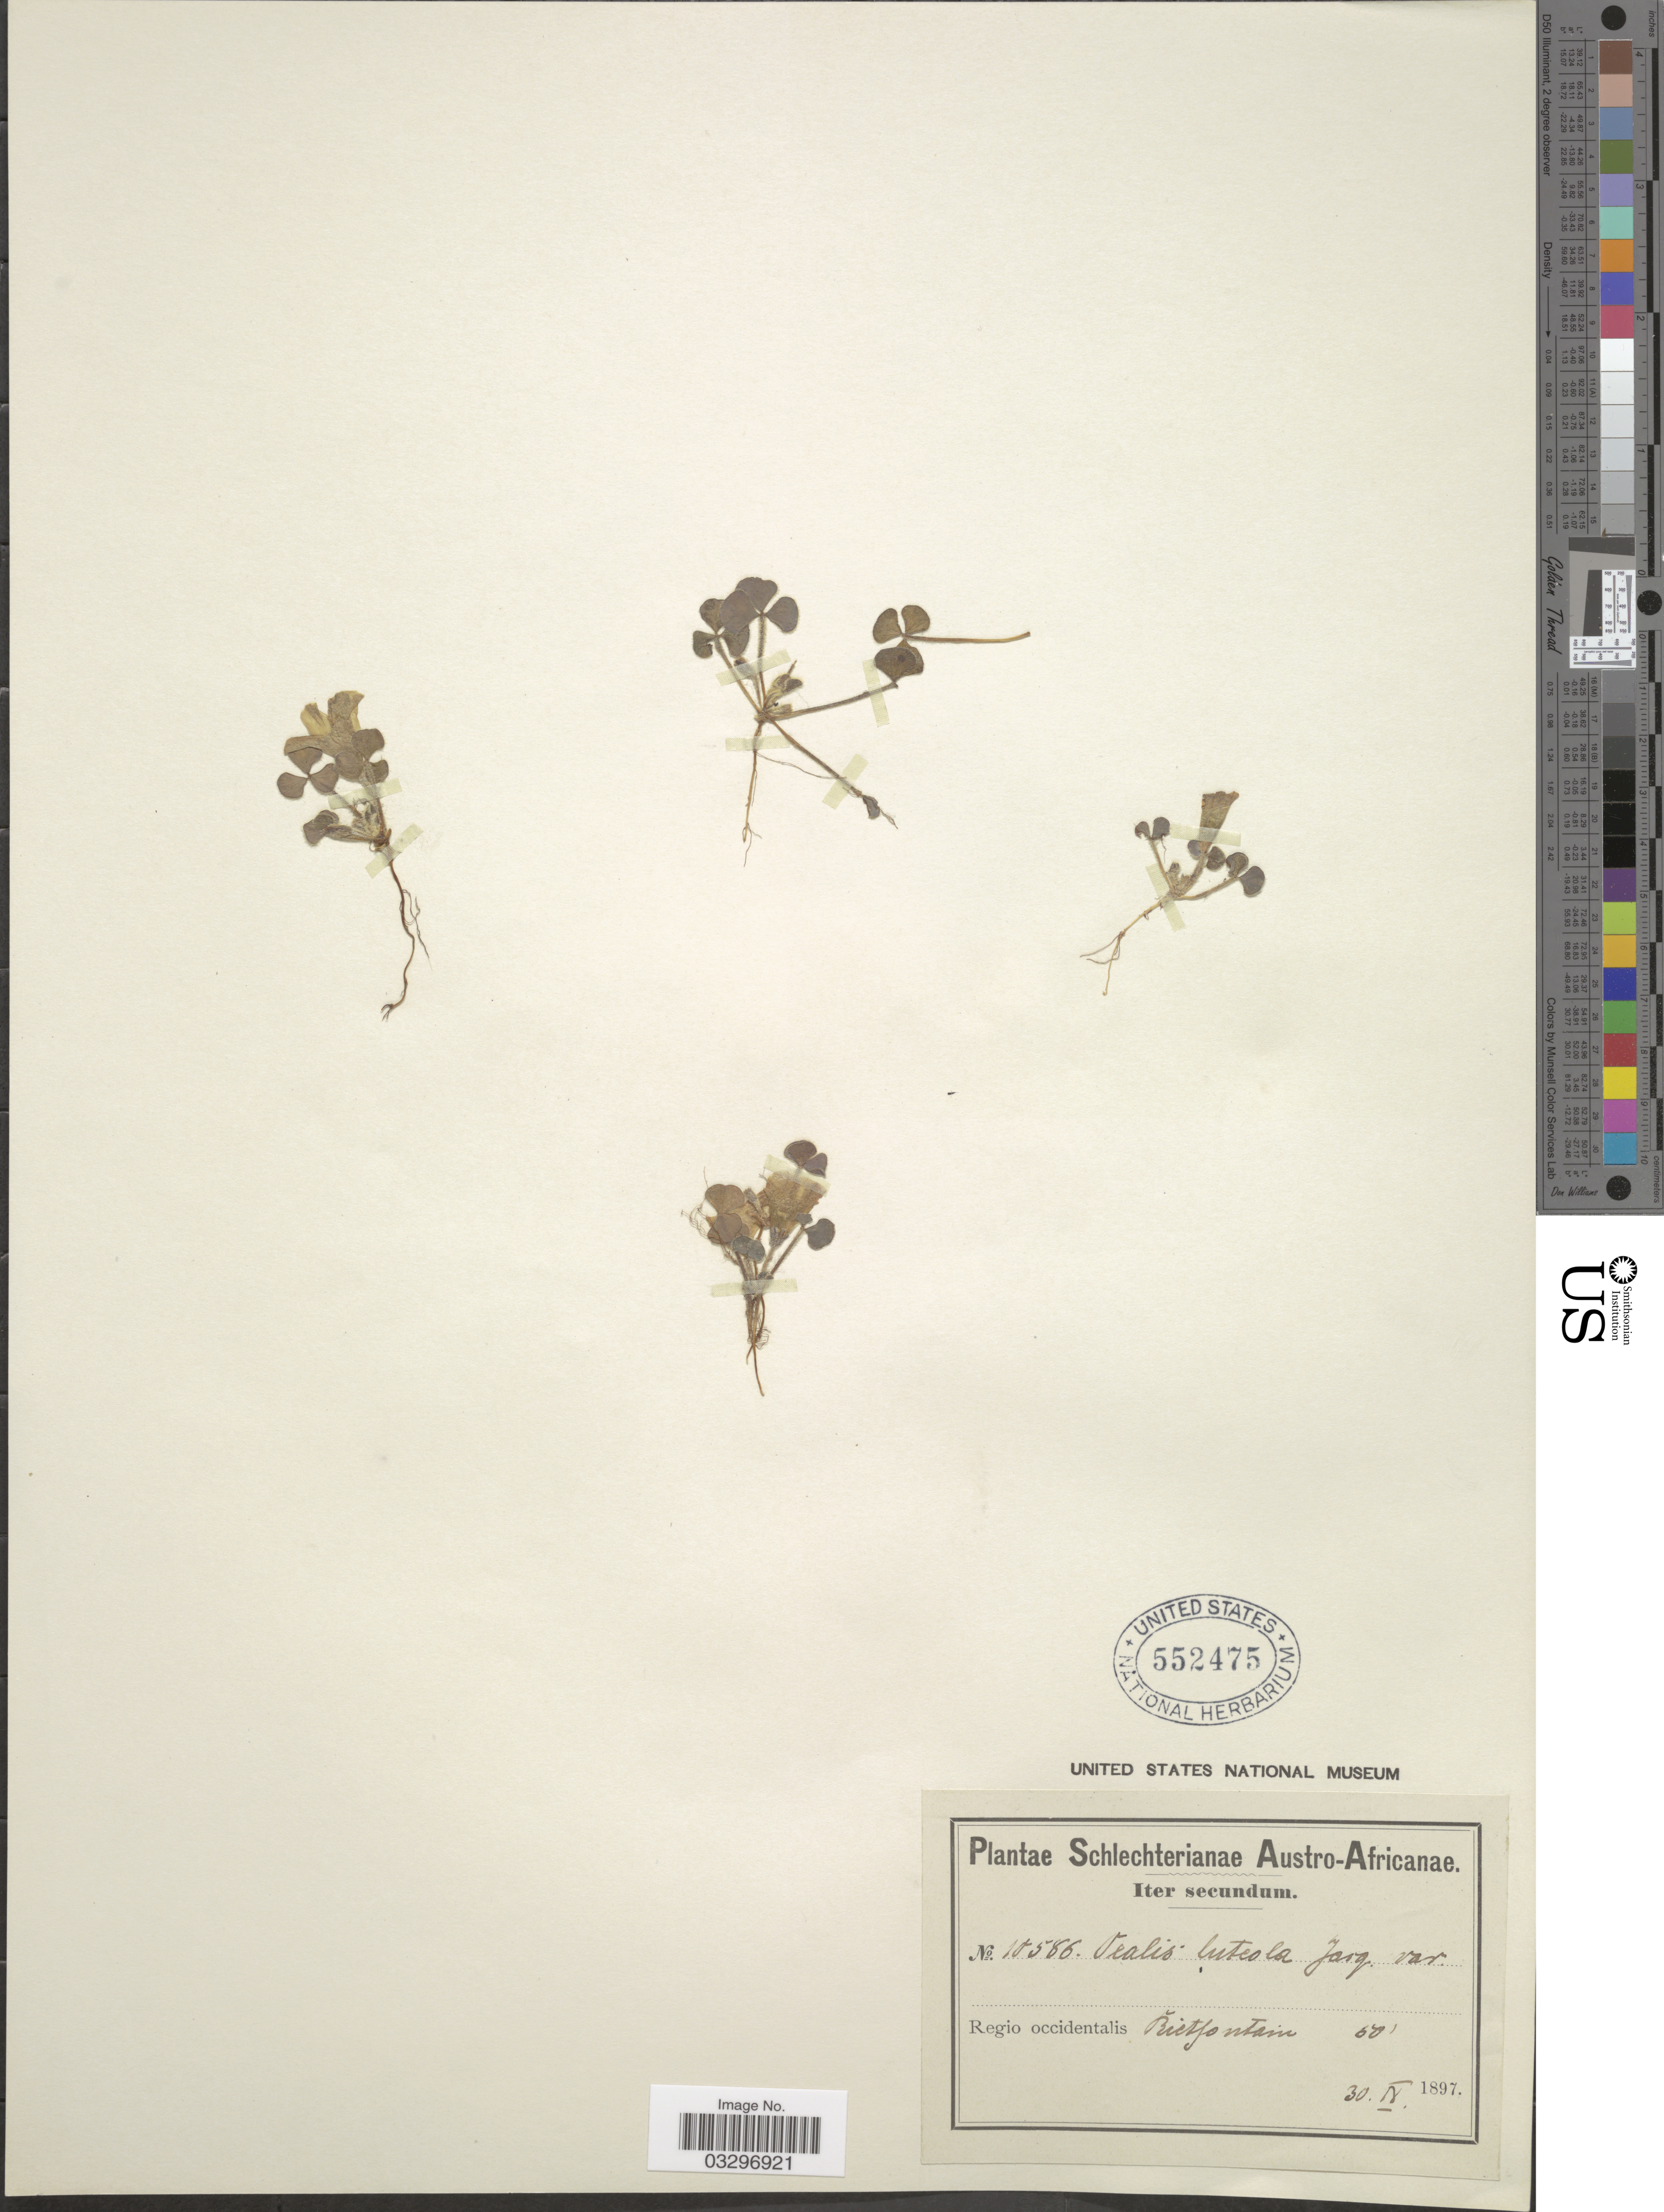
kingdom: Plantae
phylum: Tracheophyta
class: Magnoliopsida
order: Oxalidales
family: Oxalidaceae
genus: Oxalis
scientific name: Oxalis luteola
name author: Jacq.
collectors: Schlechter, --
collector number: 10586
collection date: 1897-04-30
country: South Africa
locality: Austro-Africanae. Regio occidentalis. Rietfontein.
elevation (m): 15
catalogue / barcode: US 552475